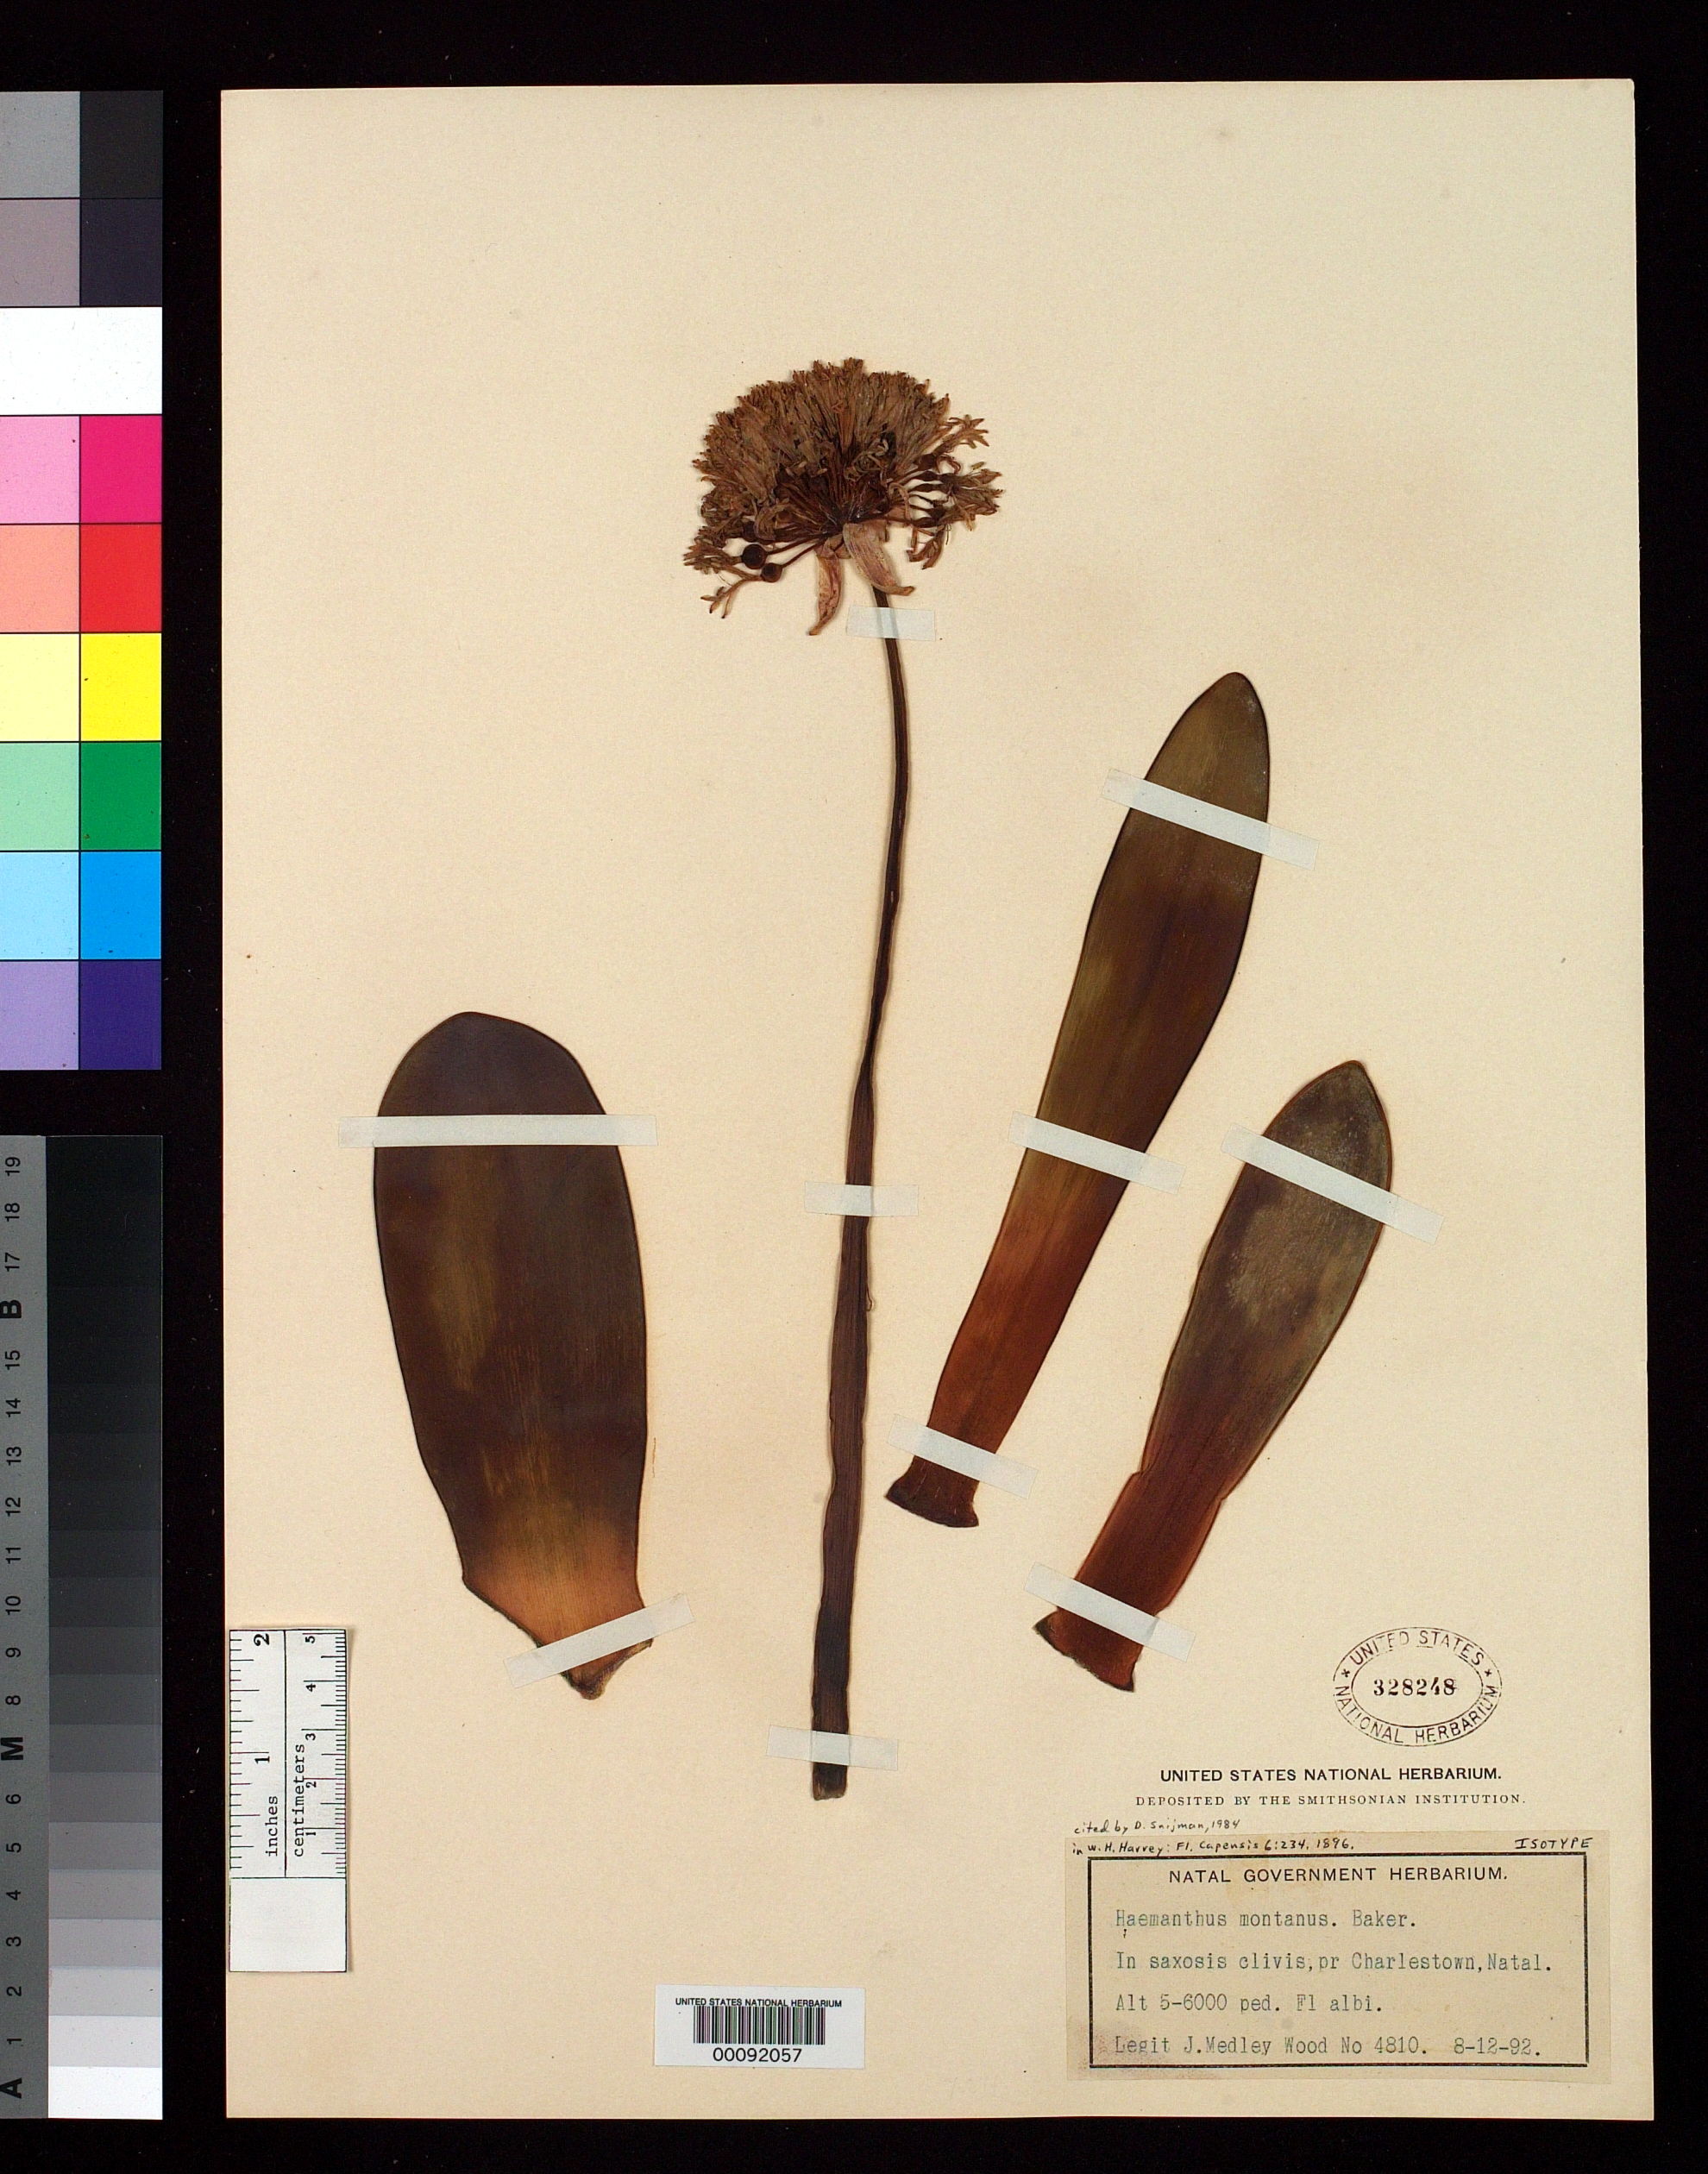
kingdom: Plantae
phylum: Tracheophyta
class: Liliopsida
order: Asparagales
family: Amaryllidaceae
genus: Haemanthus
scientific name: Haemanthus montanus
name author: R.T. Baker in Harv.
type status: Isotype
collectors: J. M. Wood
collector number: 8410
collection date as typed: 12 Aug 1892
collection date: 1892-08-12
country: South Africa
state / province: KwaZulu-Natal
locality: Charlestown.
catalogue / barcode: US 328248